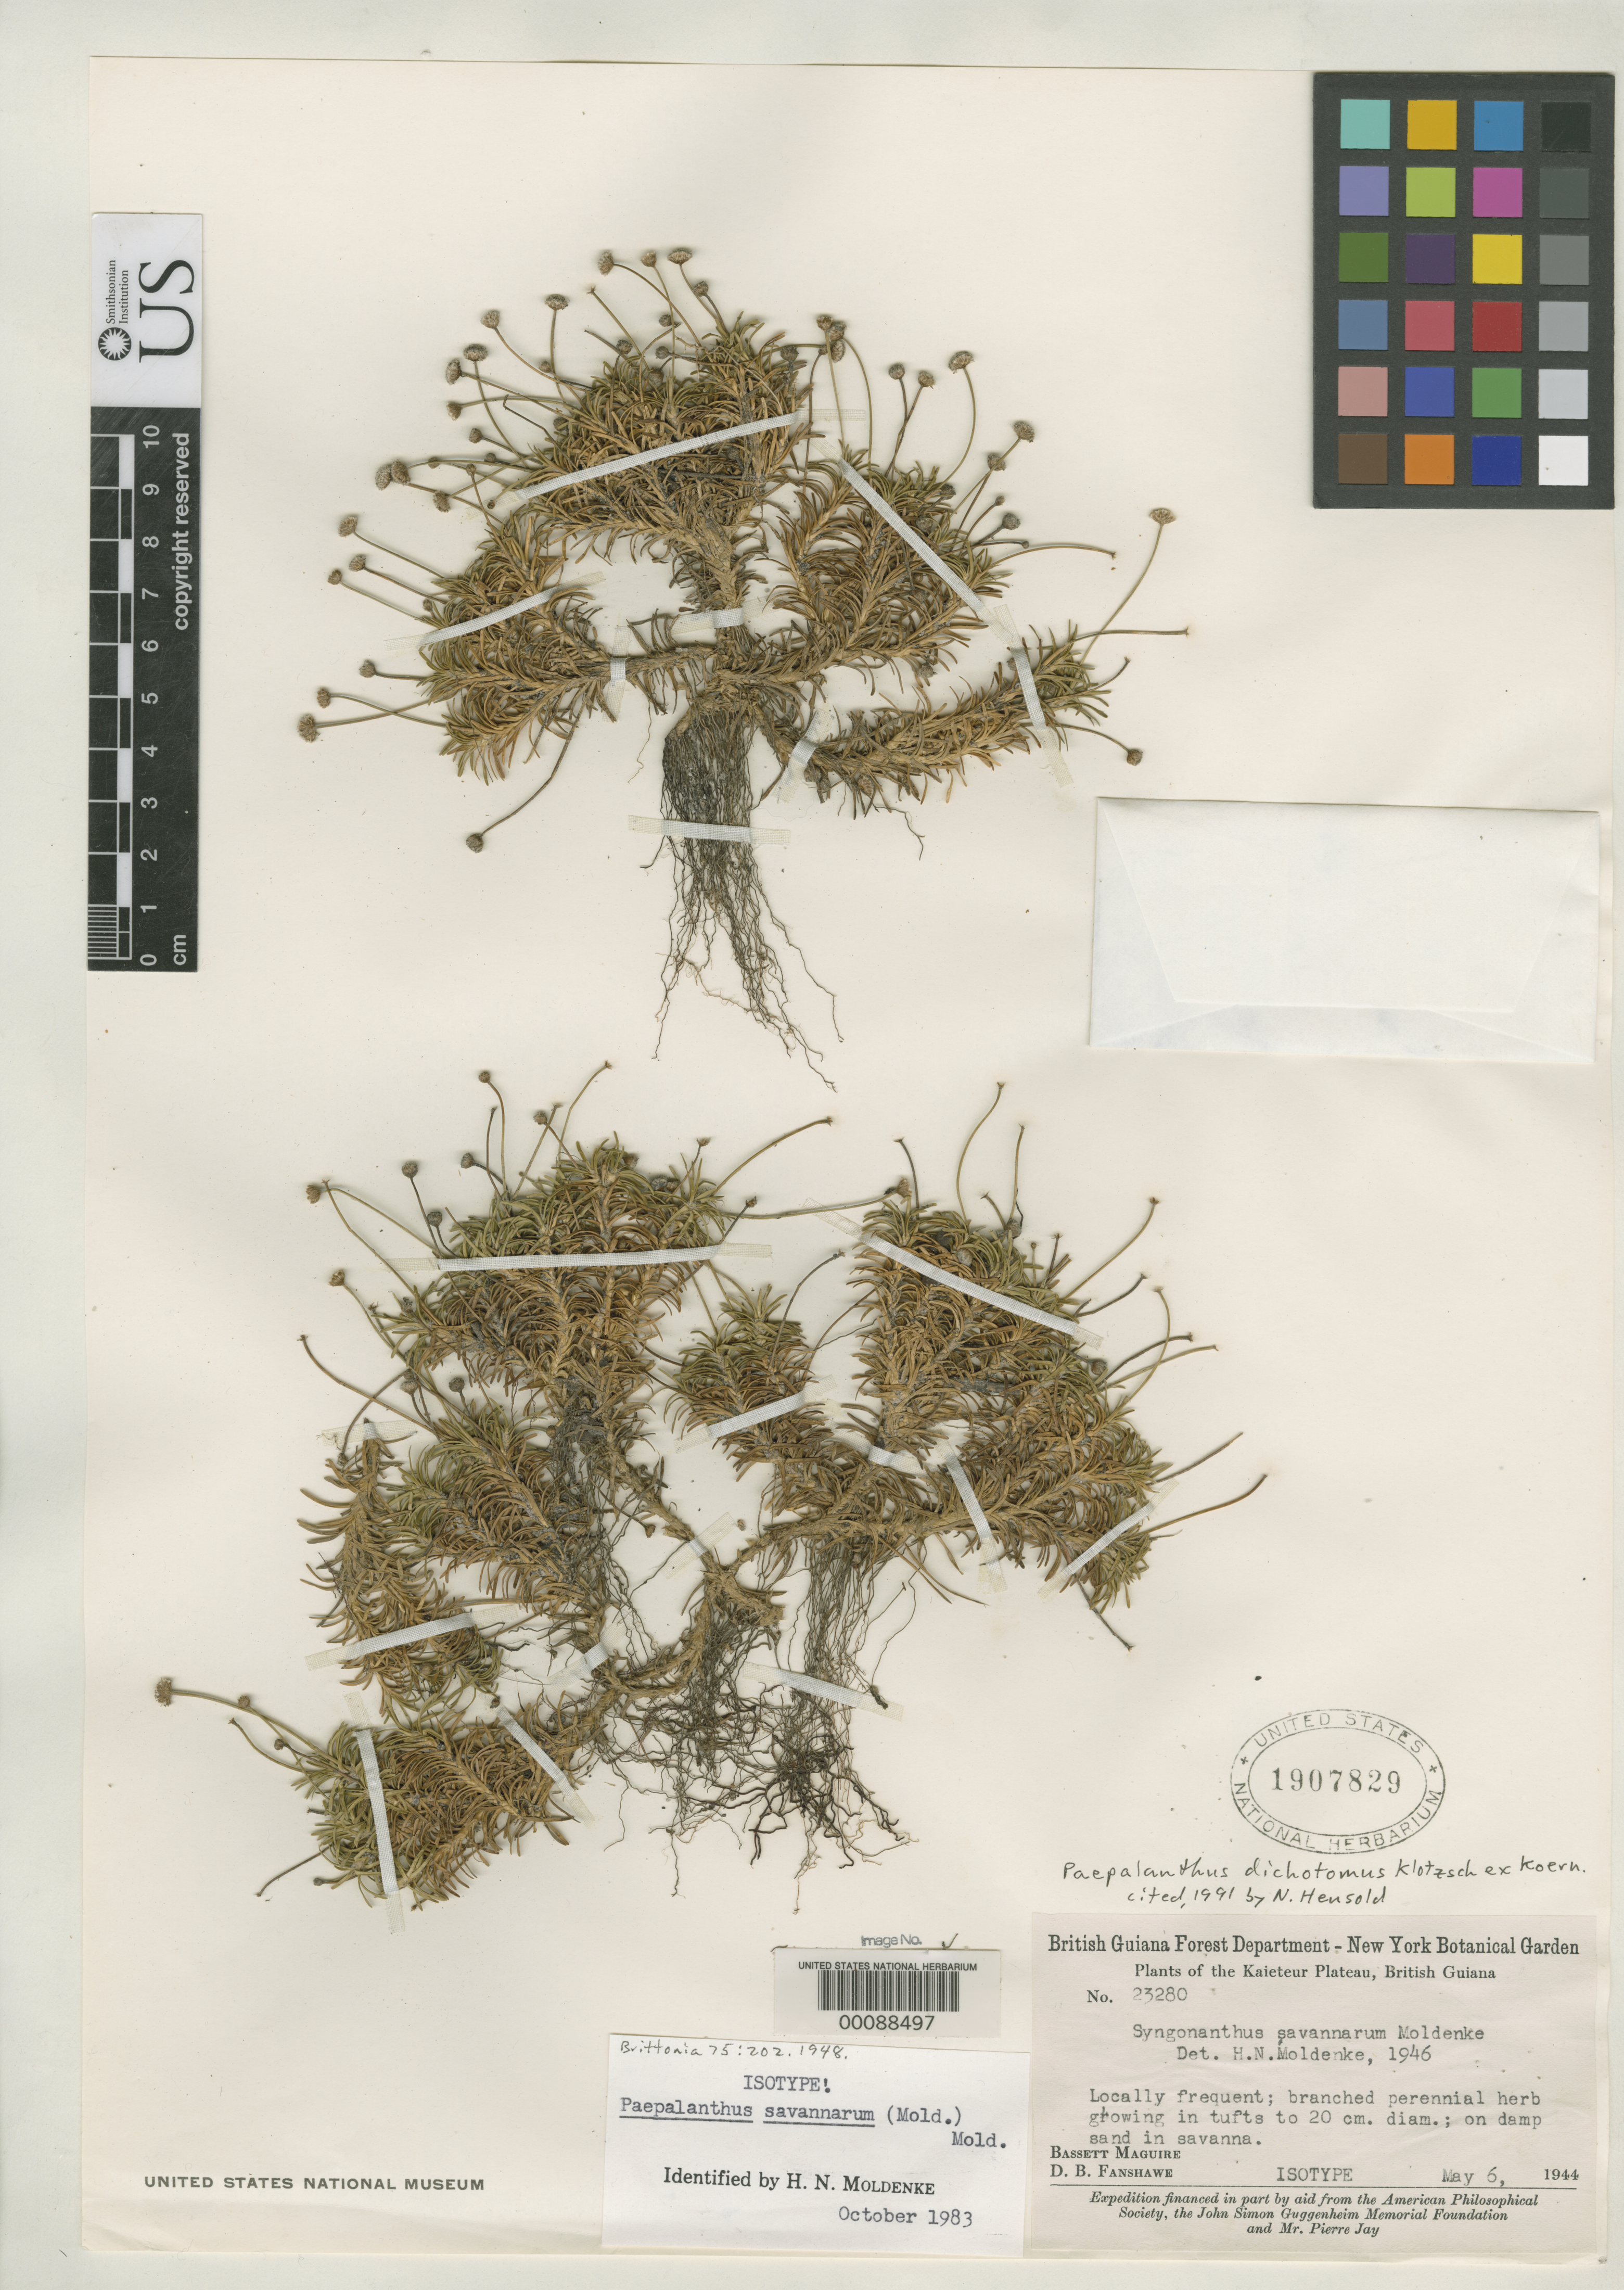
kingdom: Plantae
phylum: Tracheophyta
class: Liliopsida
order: Poales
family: Eriocaulaceae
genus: Syngonanthus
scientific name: Syngonanthus savannarum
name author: Moldenke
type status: Isotype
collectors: B. Maguire & D. B. Fanshawe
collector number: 23280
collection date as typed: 06 May 1944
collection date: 1944-05-06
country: Guyana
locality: Kaieteur Plateau.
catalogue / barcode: US 1907829